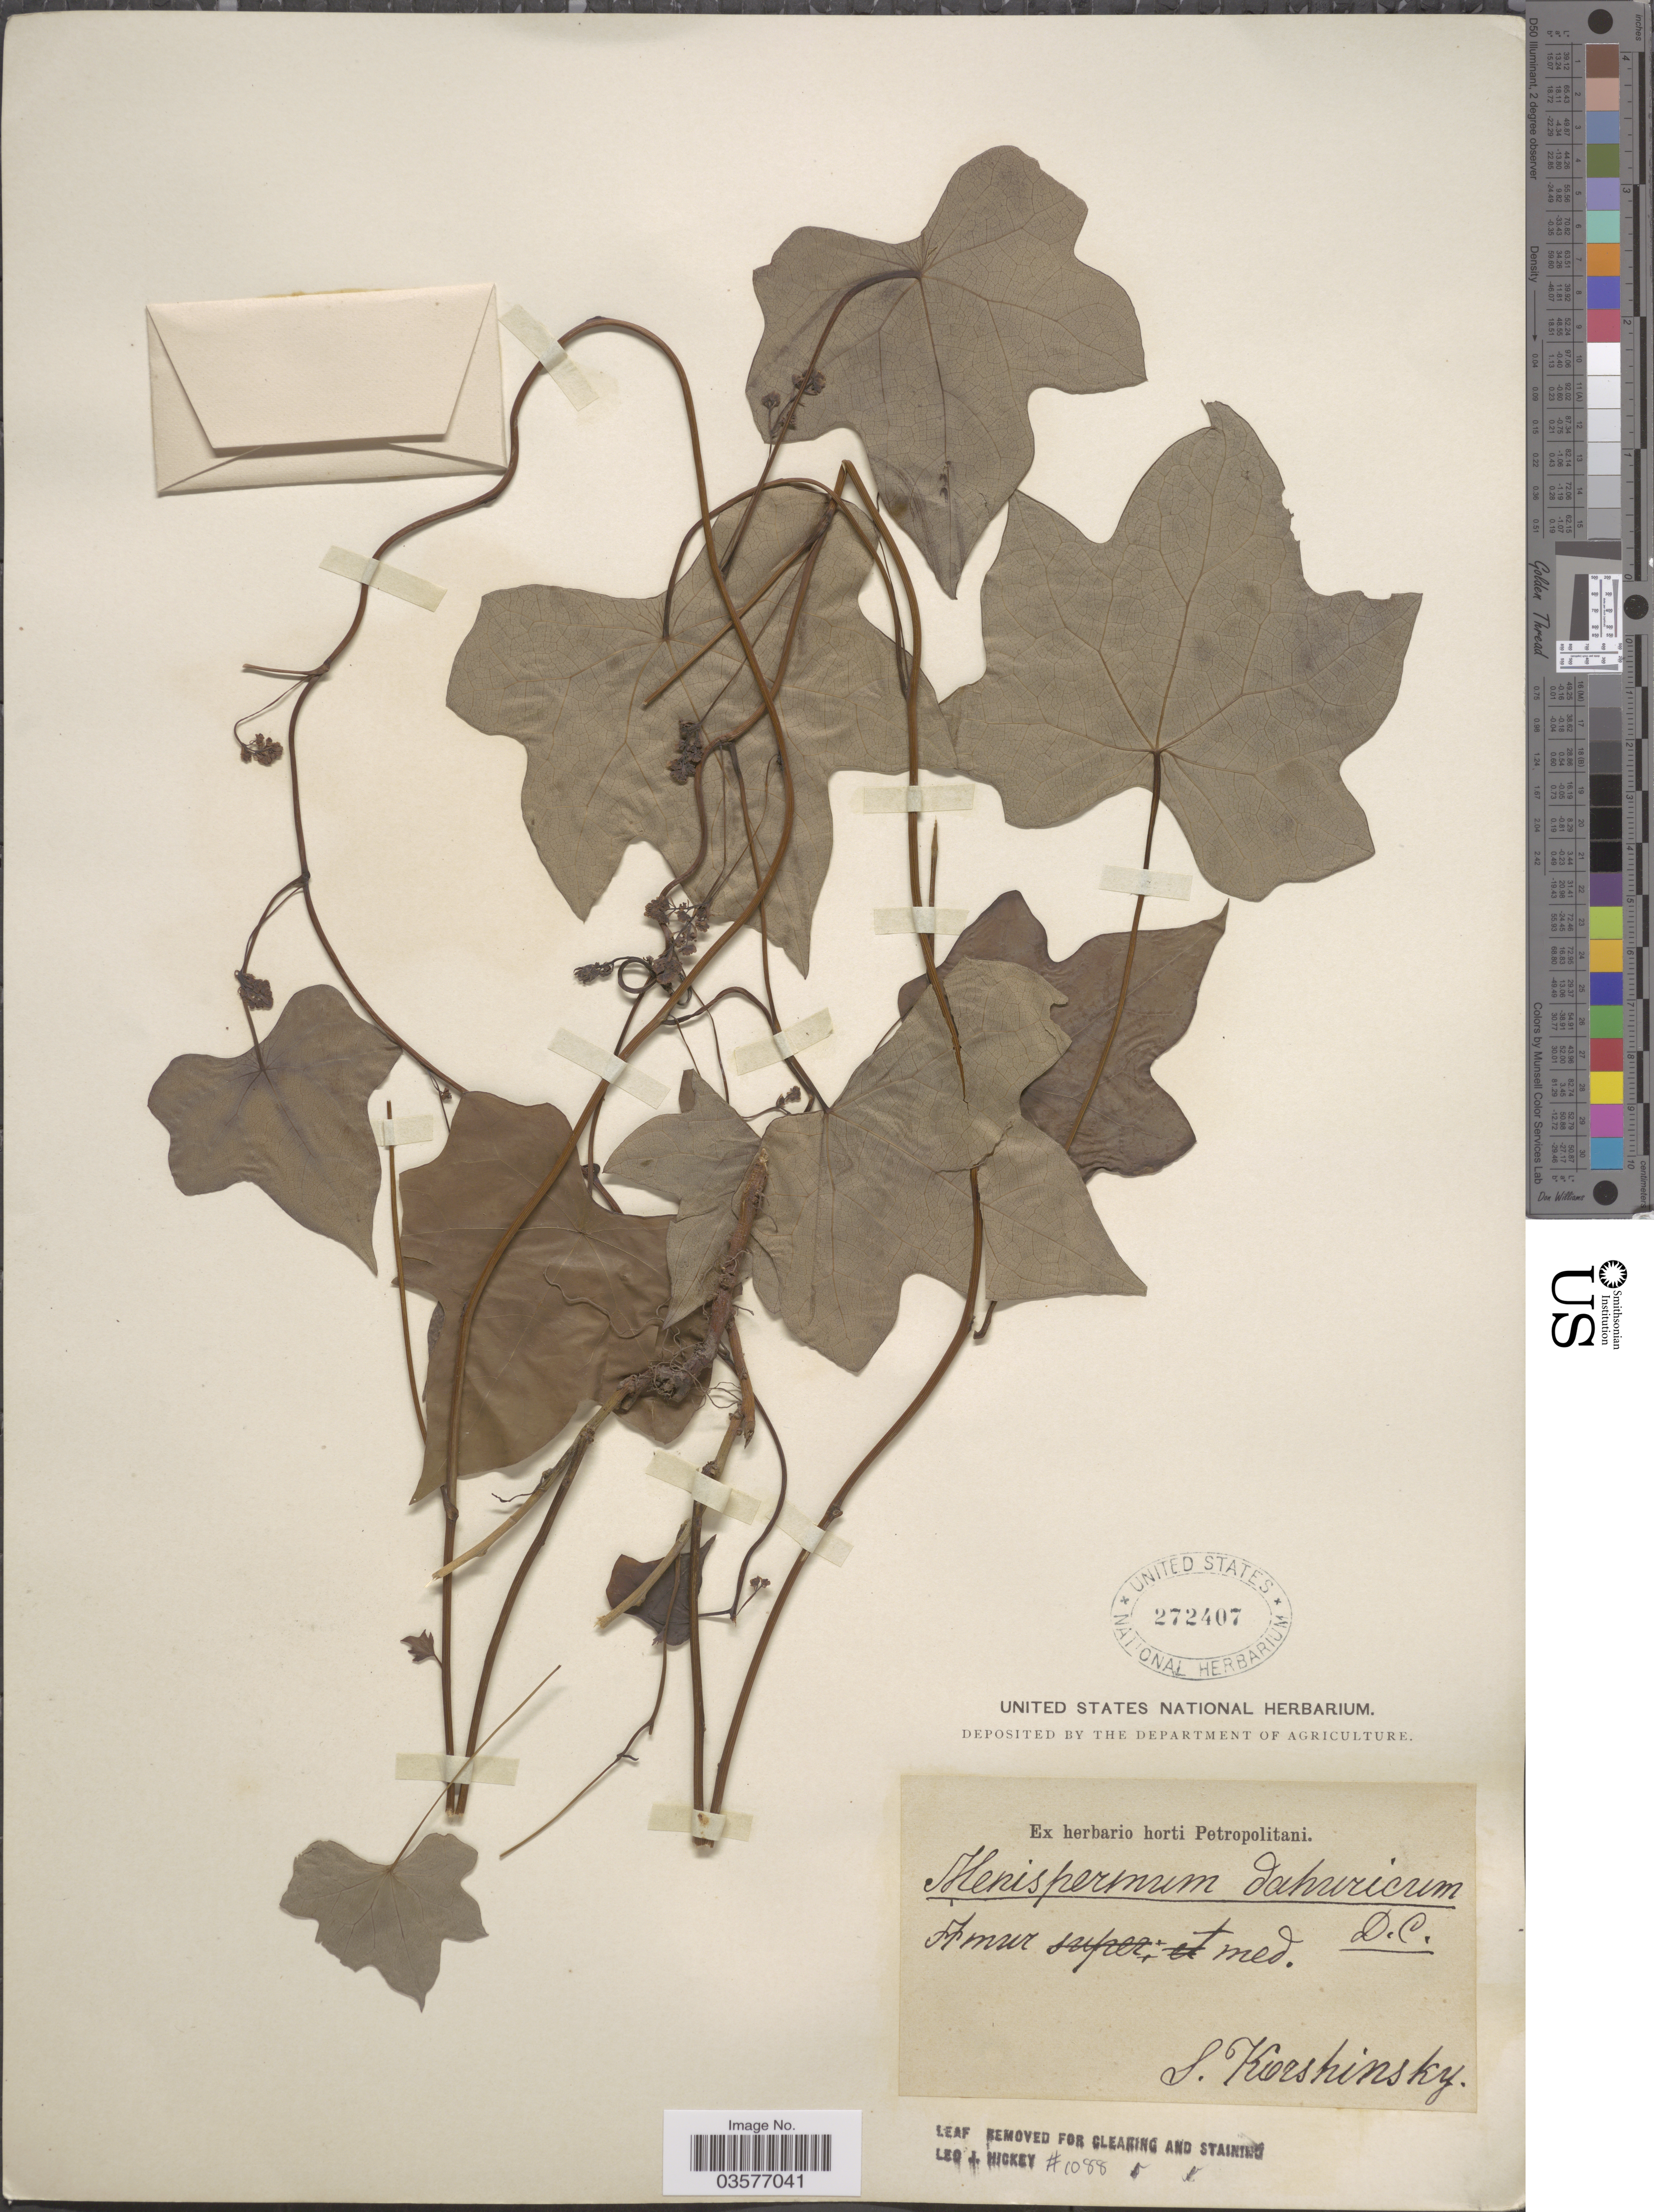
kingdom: Plantae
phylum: Tracheophyta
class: Magnoliopsida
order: Ranunculales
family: Menispermaceae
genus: Menispermum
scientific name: Menispermum dauricum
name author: DC.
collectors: S. I. Korshinsky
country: Russian Federation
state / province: Amur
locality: Amur med.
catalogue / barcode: US 272407